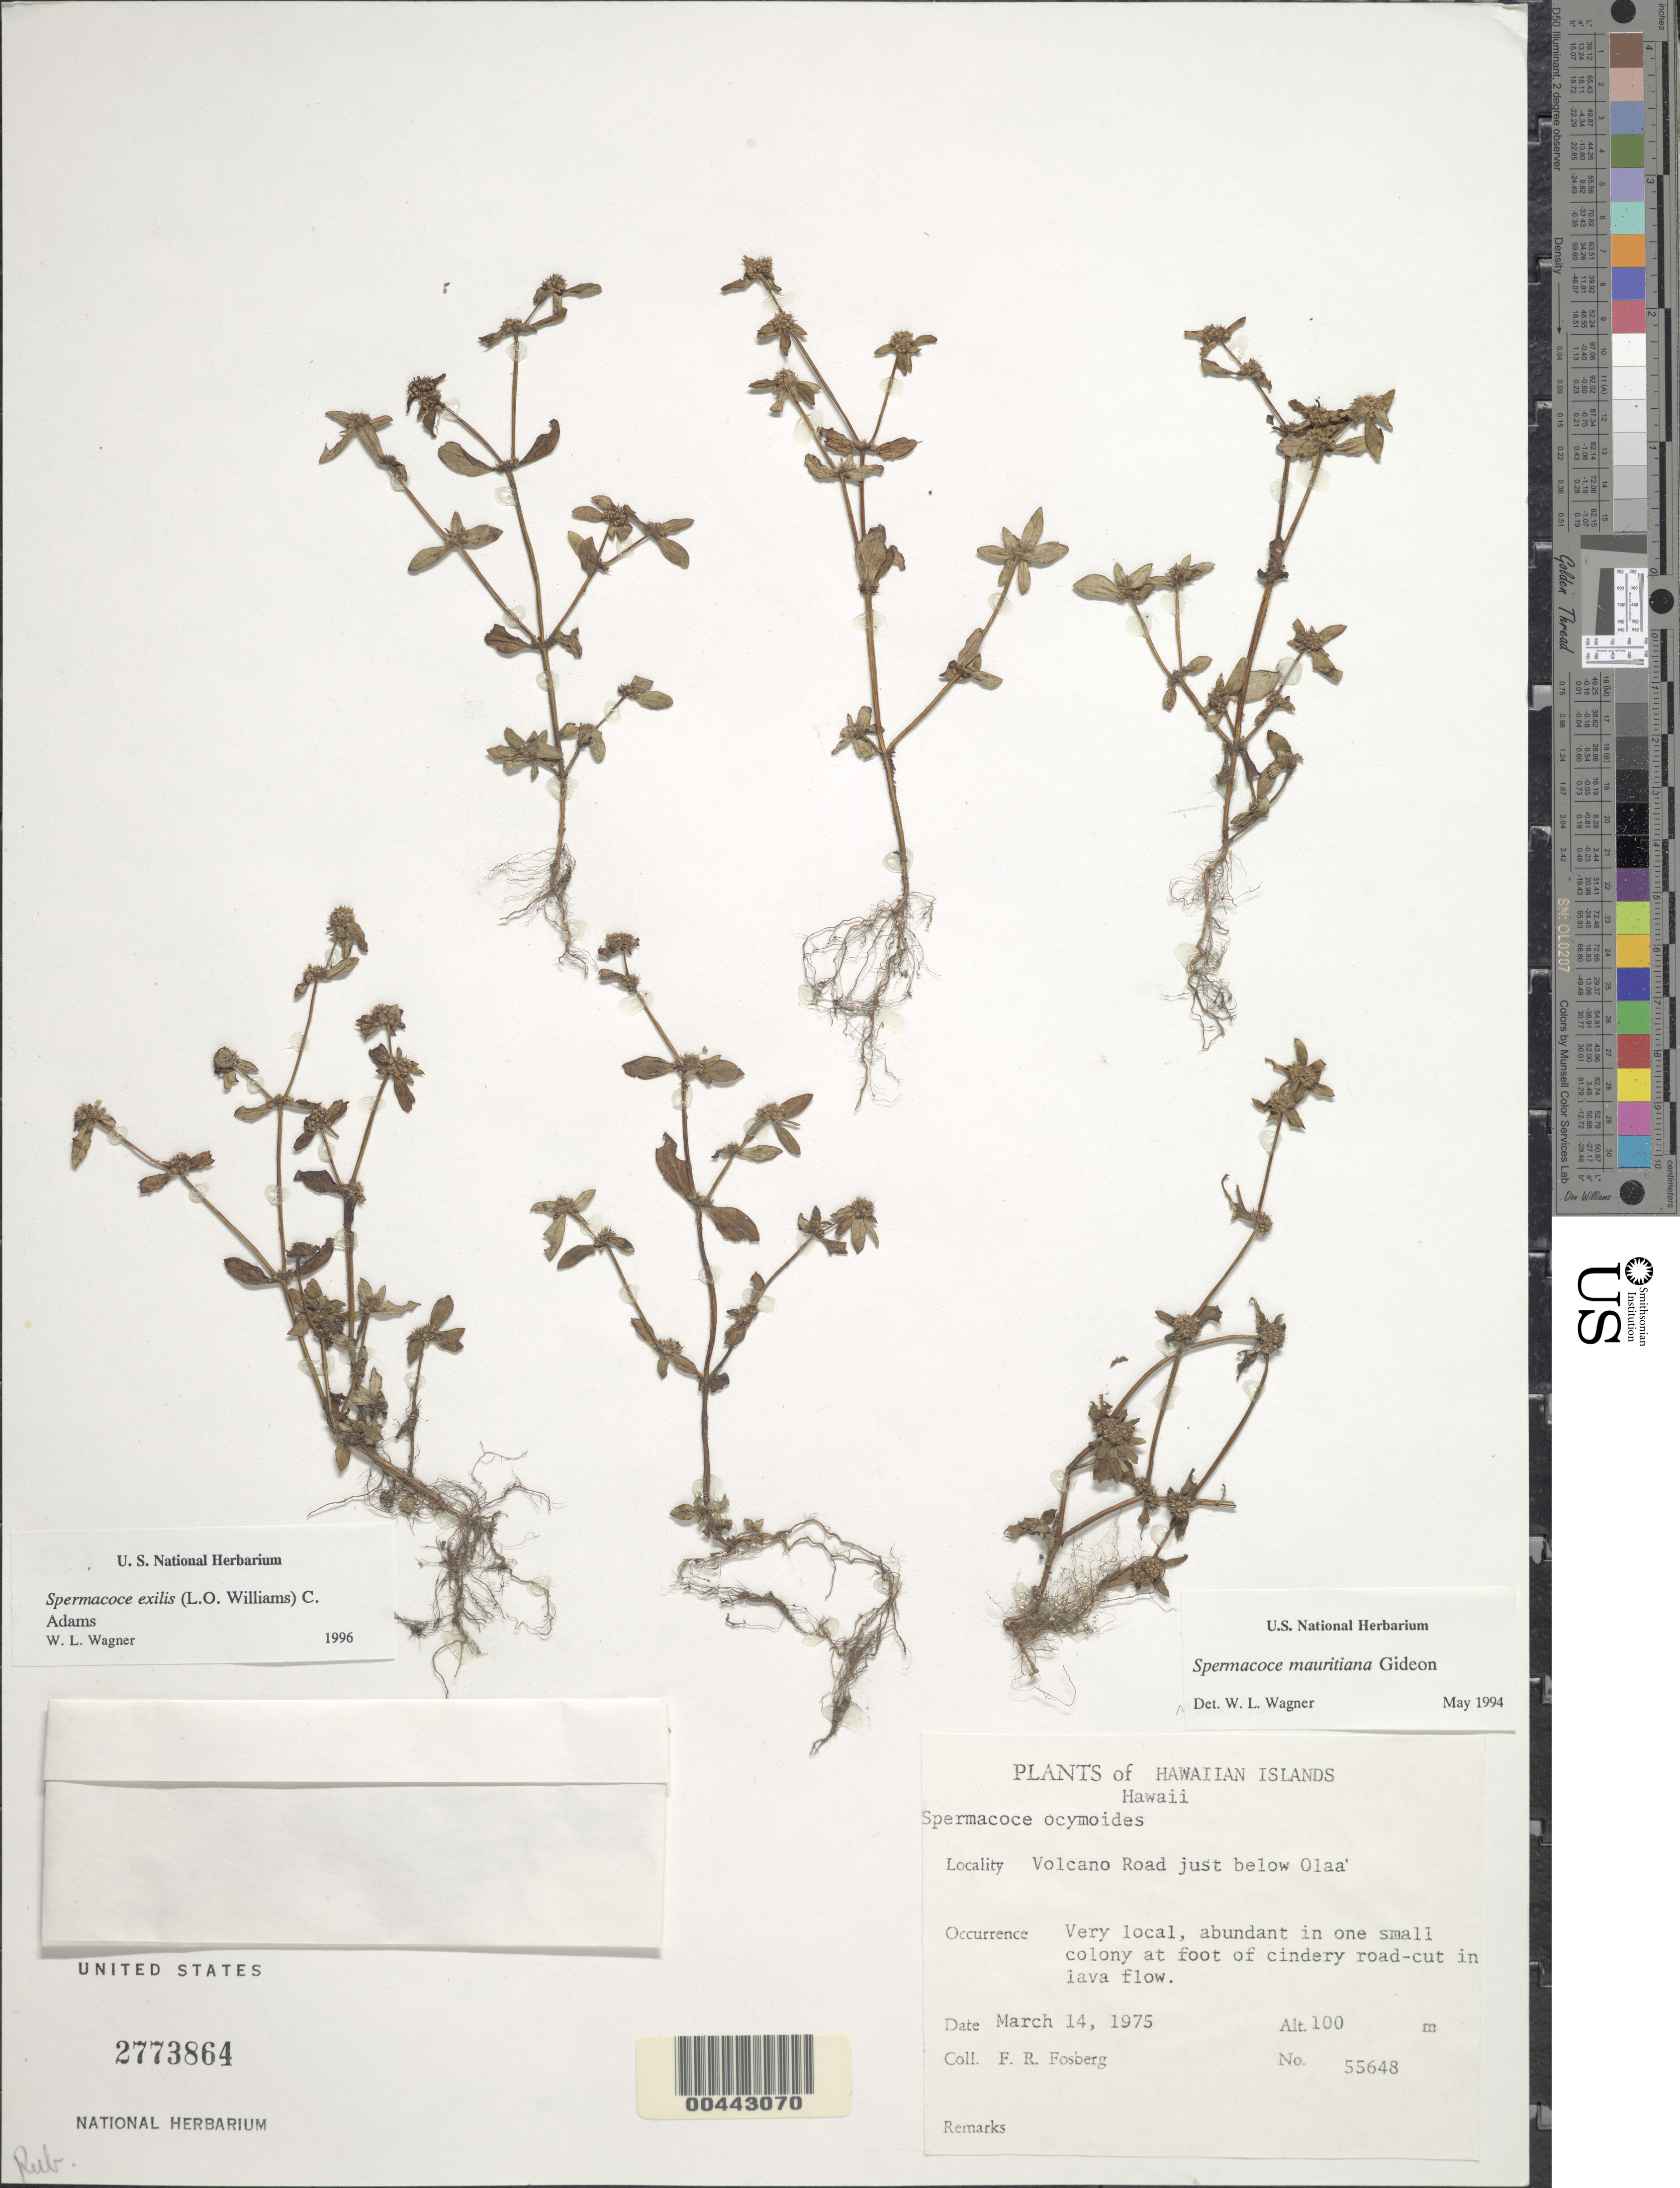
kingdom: Plantae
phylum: Tracheophyta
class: Magnoliopsida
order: Gentianales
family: Rubiaceae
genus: Spermacoce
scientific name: Spermacoce exilis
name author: (L.O. Williams) C.D. Adams ex W.C. Burger & C.M. Taylor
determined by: Wagner, W. L., (BOT), Smithsonian Institution - National Museum of Natural History (UNITED STATES)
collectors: F. R. Fosberg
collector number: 55648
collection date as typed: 14 Mar 1975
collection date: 1975-03-14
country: United States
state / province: Hawaii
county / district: Hawaii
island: Hawaii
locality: Volcano Road just below Olaa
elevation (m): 100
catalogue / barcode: US 2773864